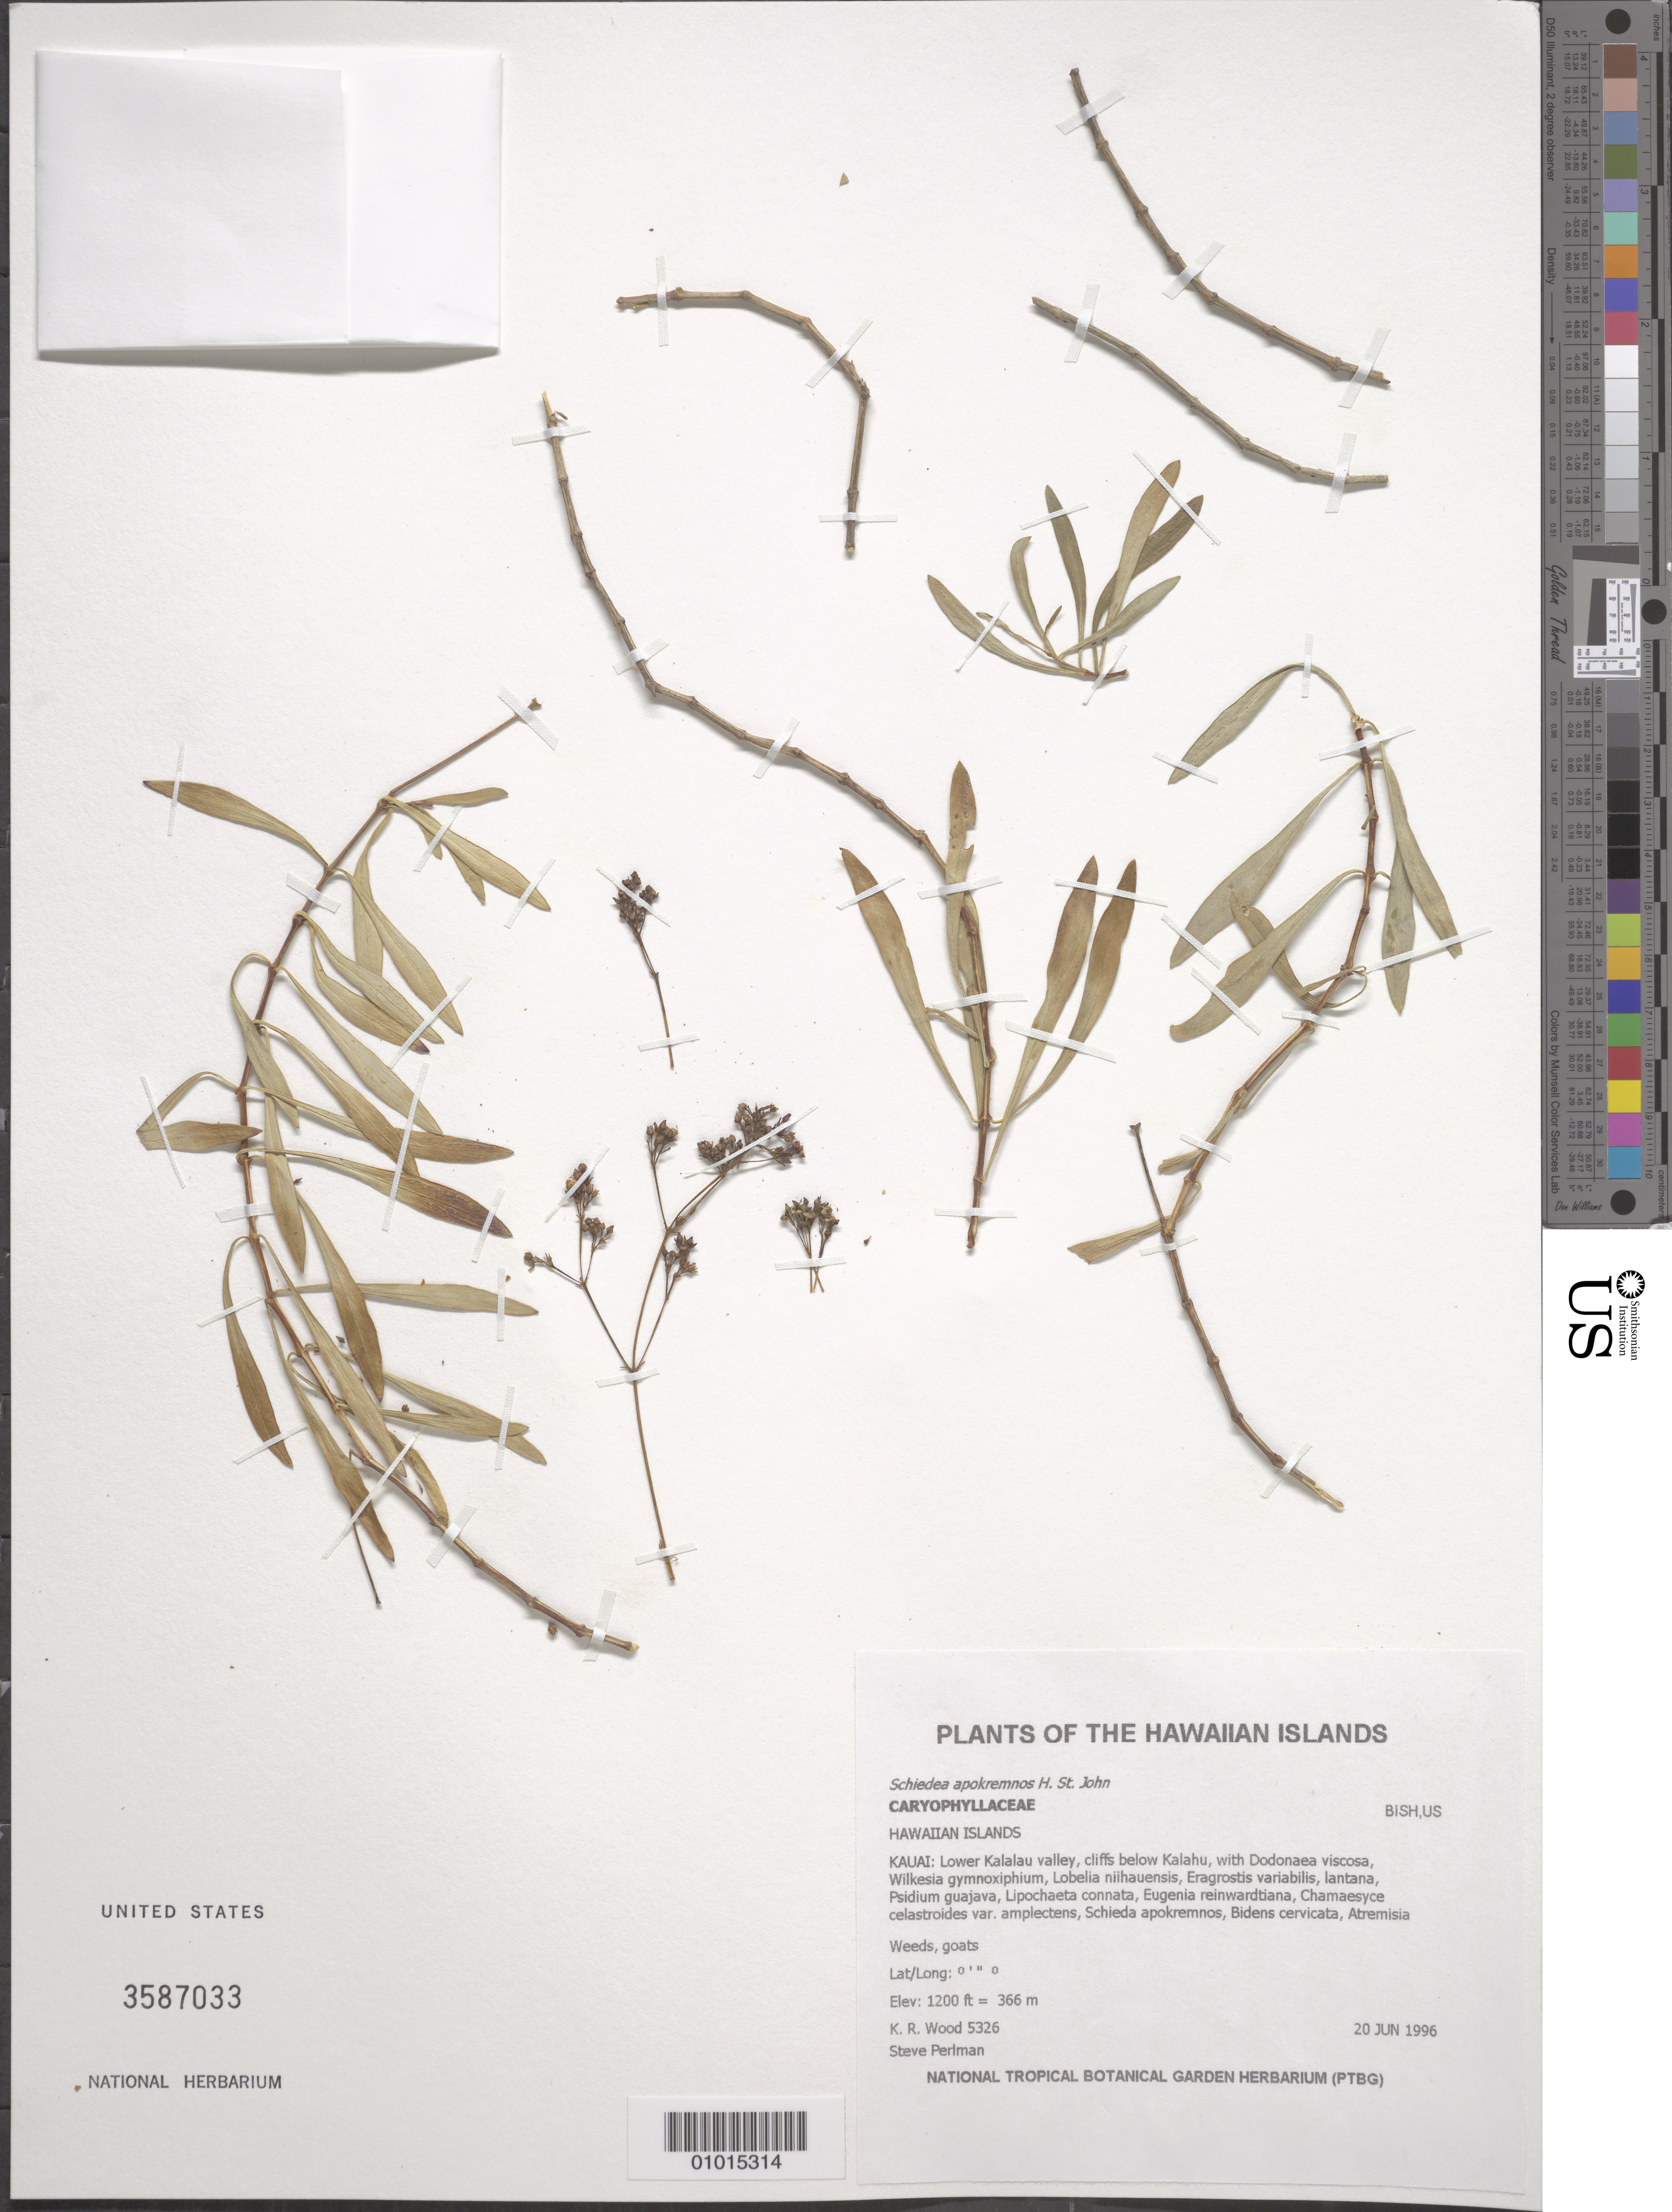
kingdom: Plantae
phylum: Tracheophyta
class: Magnoliopsida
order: Caryophyllales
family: Caryophyllaceae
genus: Schiedea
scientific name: Schiedea apokremnos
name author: H. St. John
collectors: K. R. Wood & S. P. Perlman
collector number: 5326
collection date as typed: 20 Jun 1996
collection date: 1996-06-20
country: United States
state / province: Hawaii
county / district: Kauai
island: Kaua'i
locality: Lower Kalalau Valley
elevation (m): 366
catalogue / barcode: US 3587033